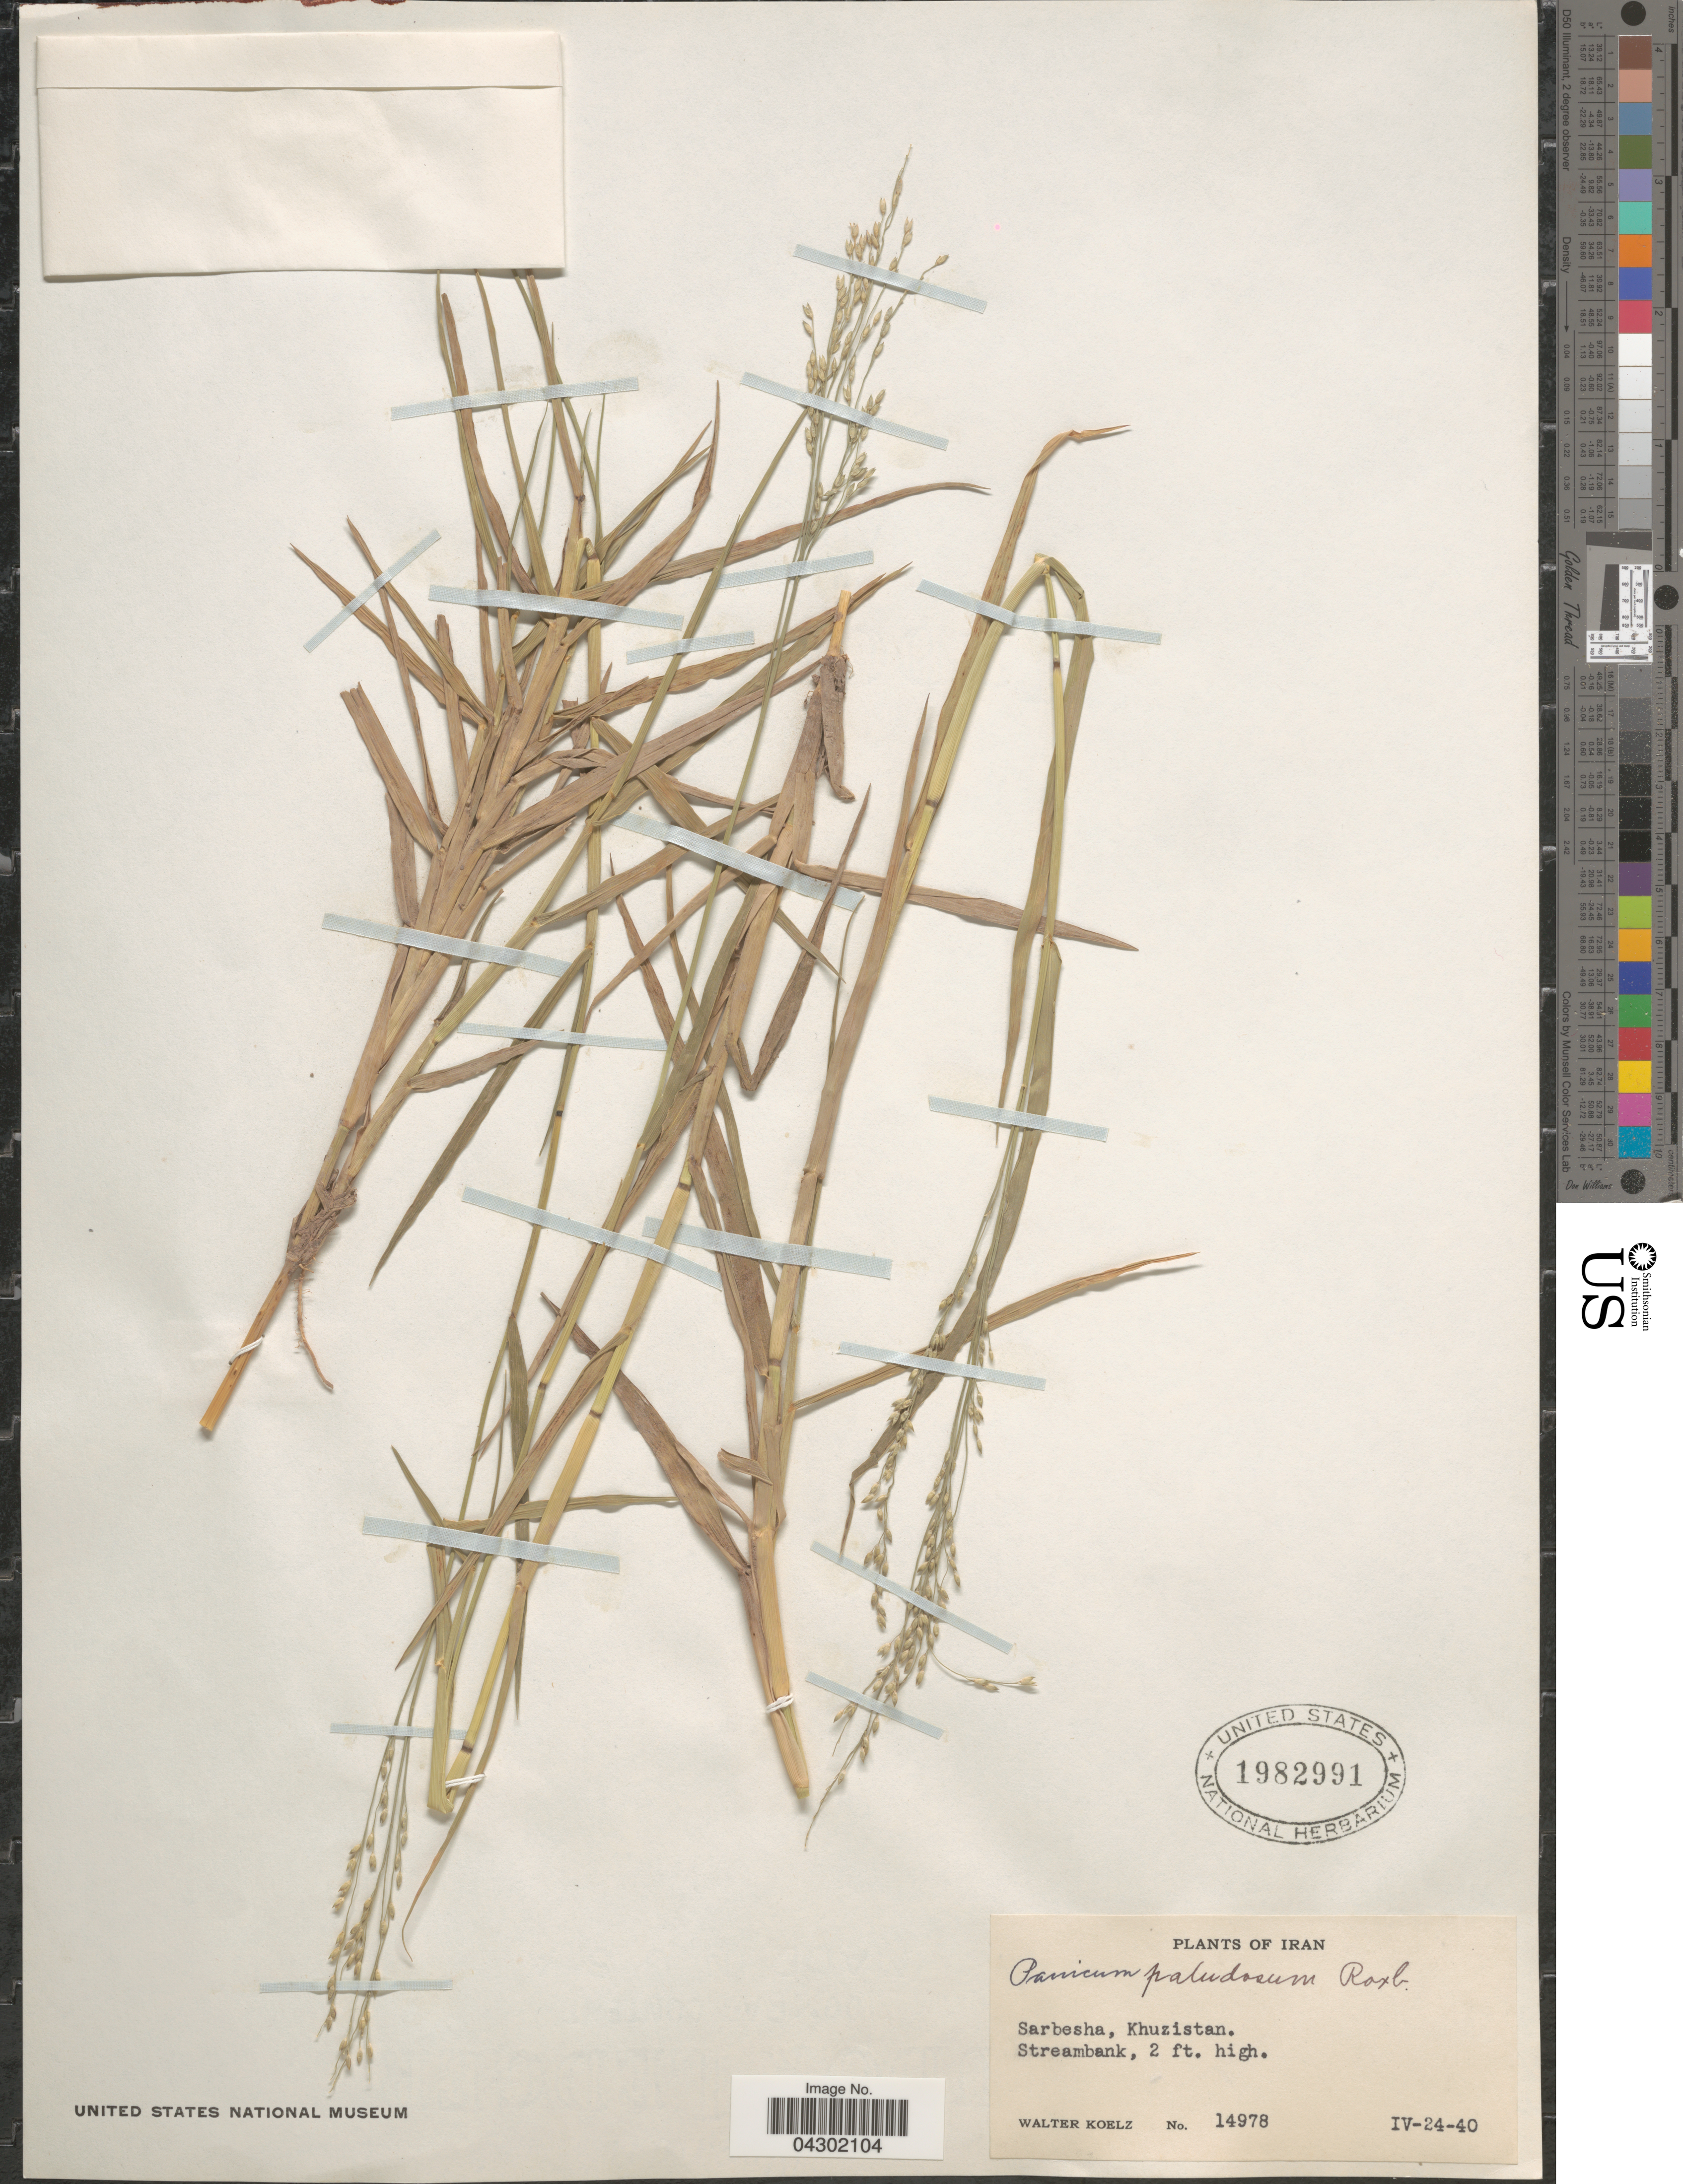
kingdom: Plantae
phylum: Tracheophyta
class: Liliopsida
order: Poales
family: Poaceae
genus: Panicum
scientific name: Panicum paludosum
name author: Roxb.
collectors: W. N. Koelz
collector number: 14978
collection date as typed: Transcribed d/m/y: 24/4/40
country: Iran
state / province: Khuzestan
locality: Sarbesha, Khuzistan.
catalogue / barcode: US 1982991